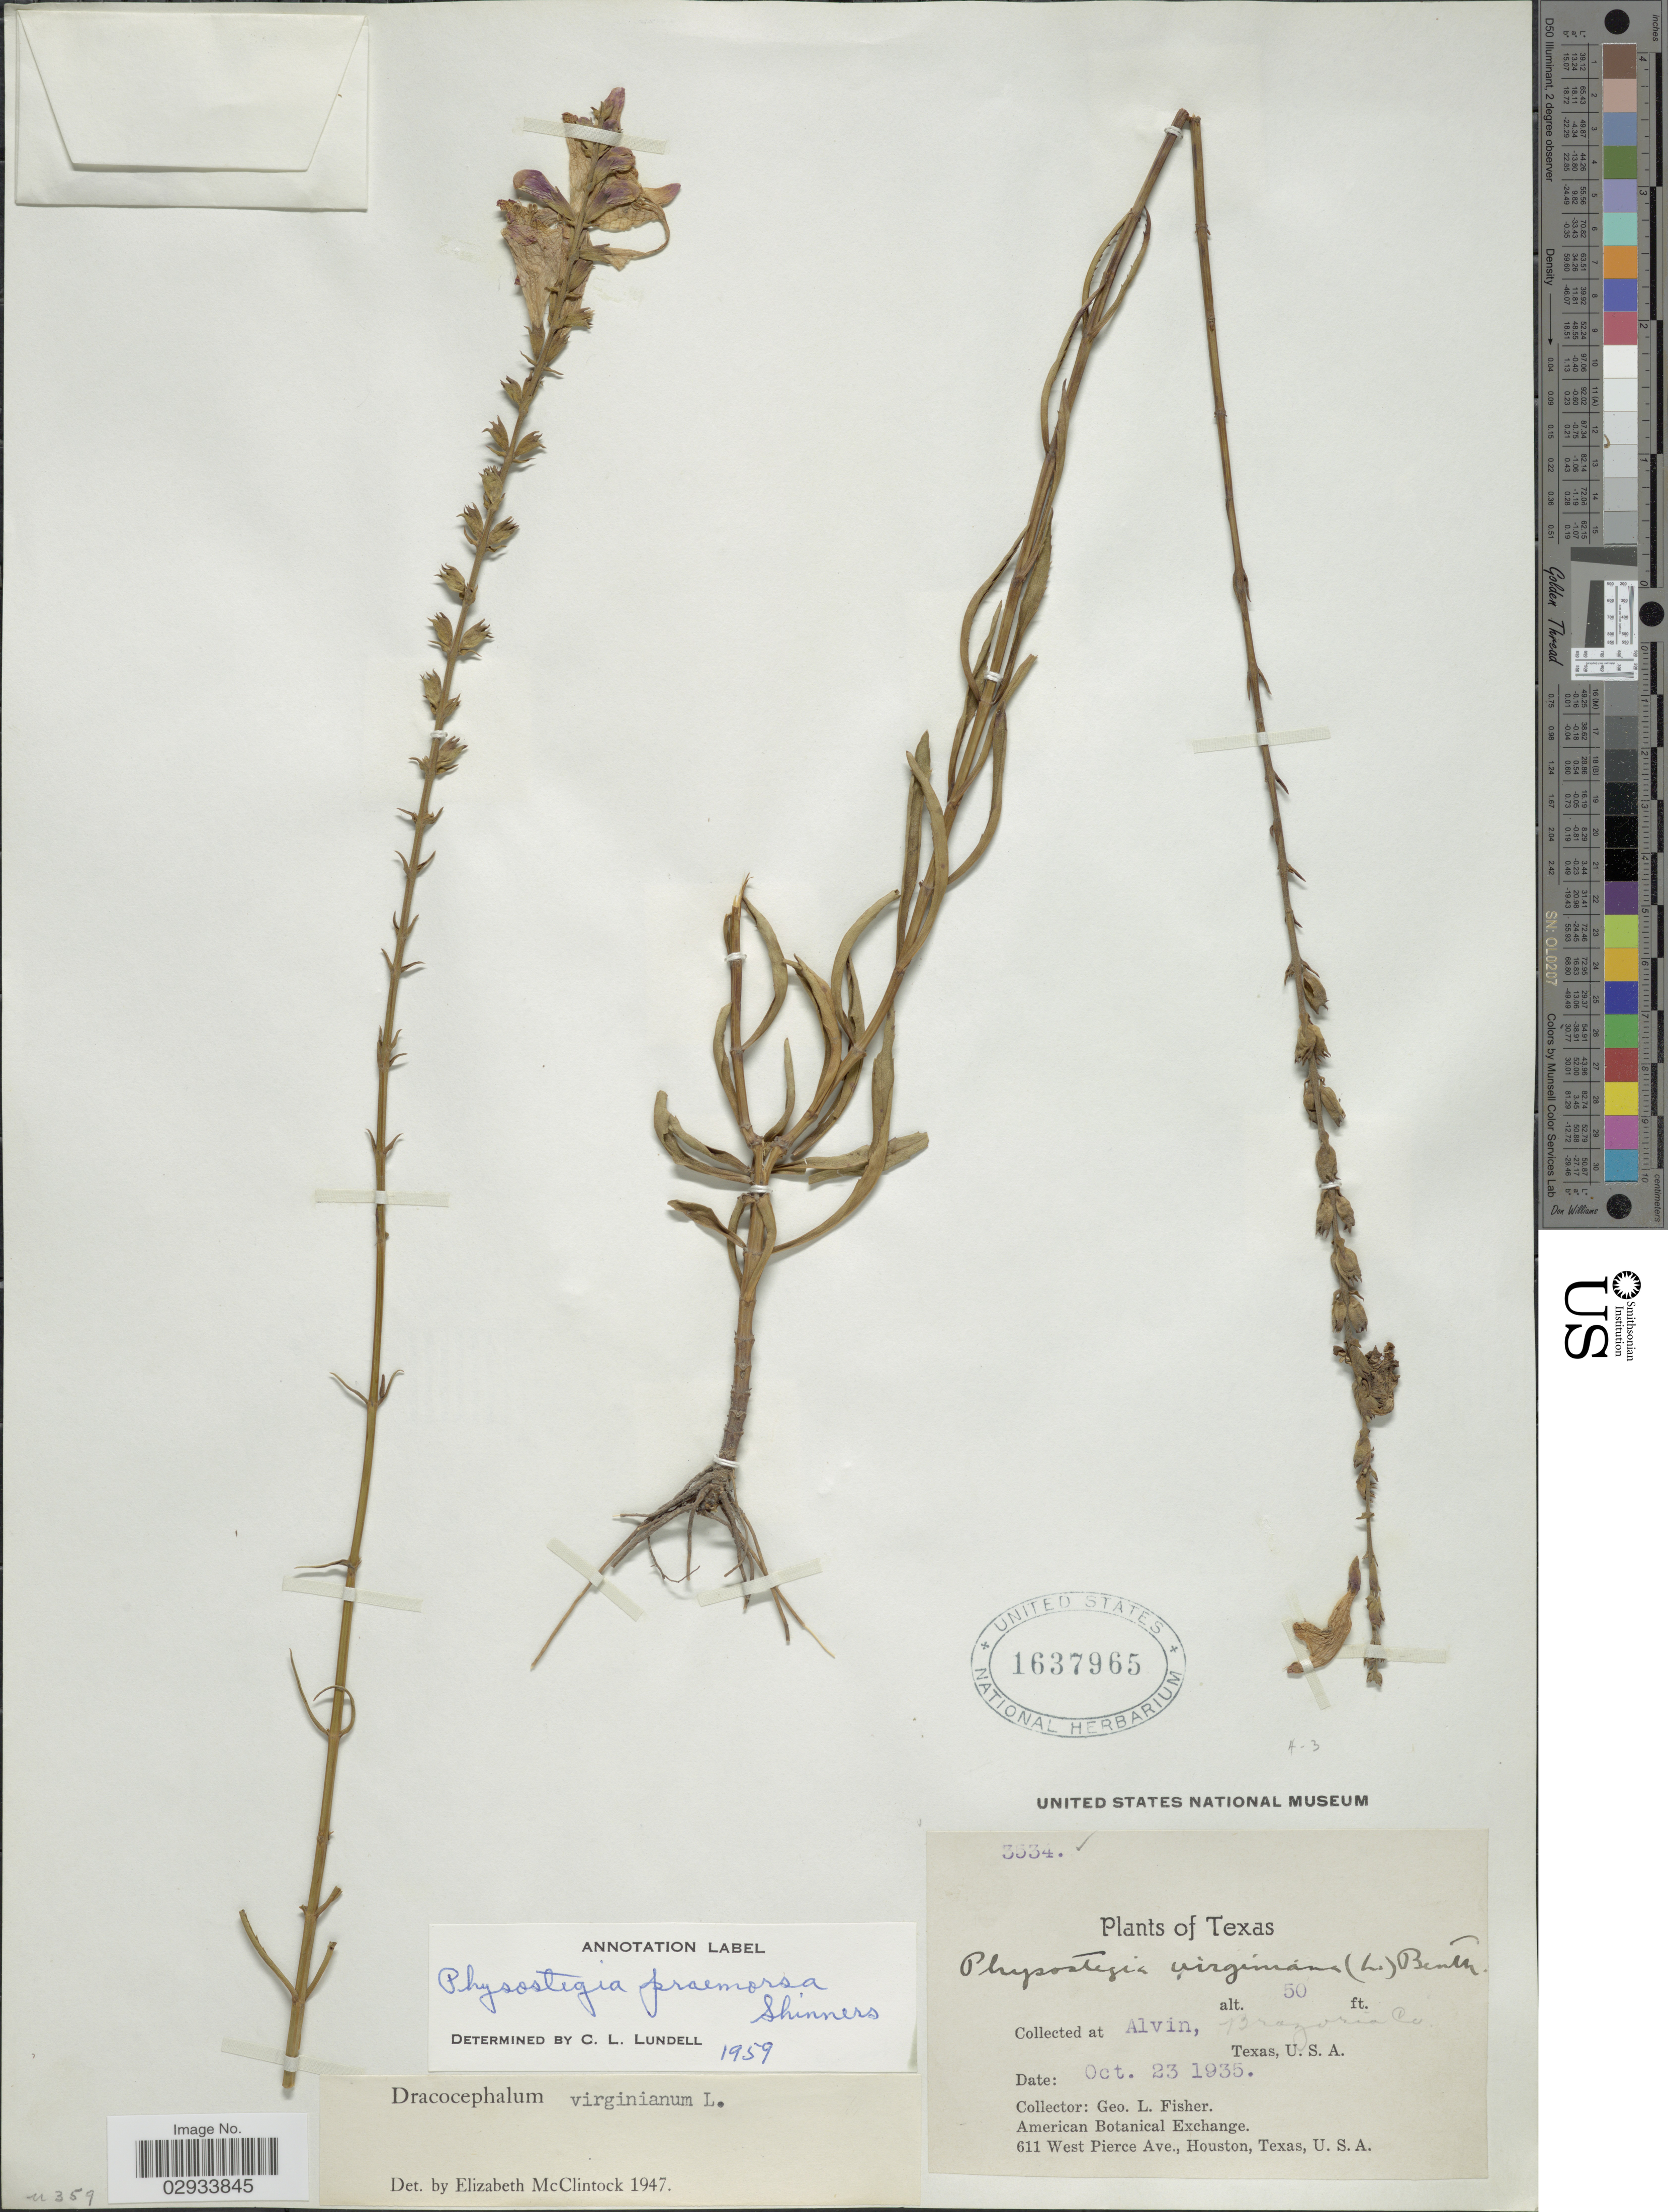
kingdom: Plantae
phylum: Tracheophyta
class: Magnoliopsida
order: Lamiales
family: Lamiaceae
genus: Physostegia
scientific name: Physostegia praemorsa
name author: Shinners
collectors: G. L. Fisher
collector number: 3534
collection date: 1935-10-23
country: United States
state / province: Texas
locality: Alvin, Brazoria Co., Texas.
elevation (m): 15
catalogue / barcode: US 1637965